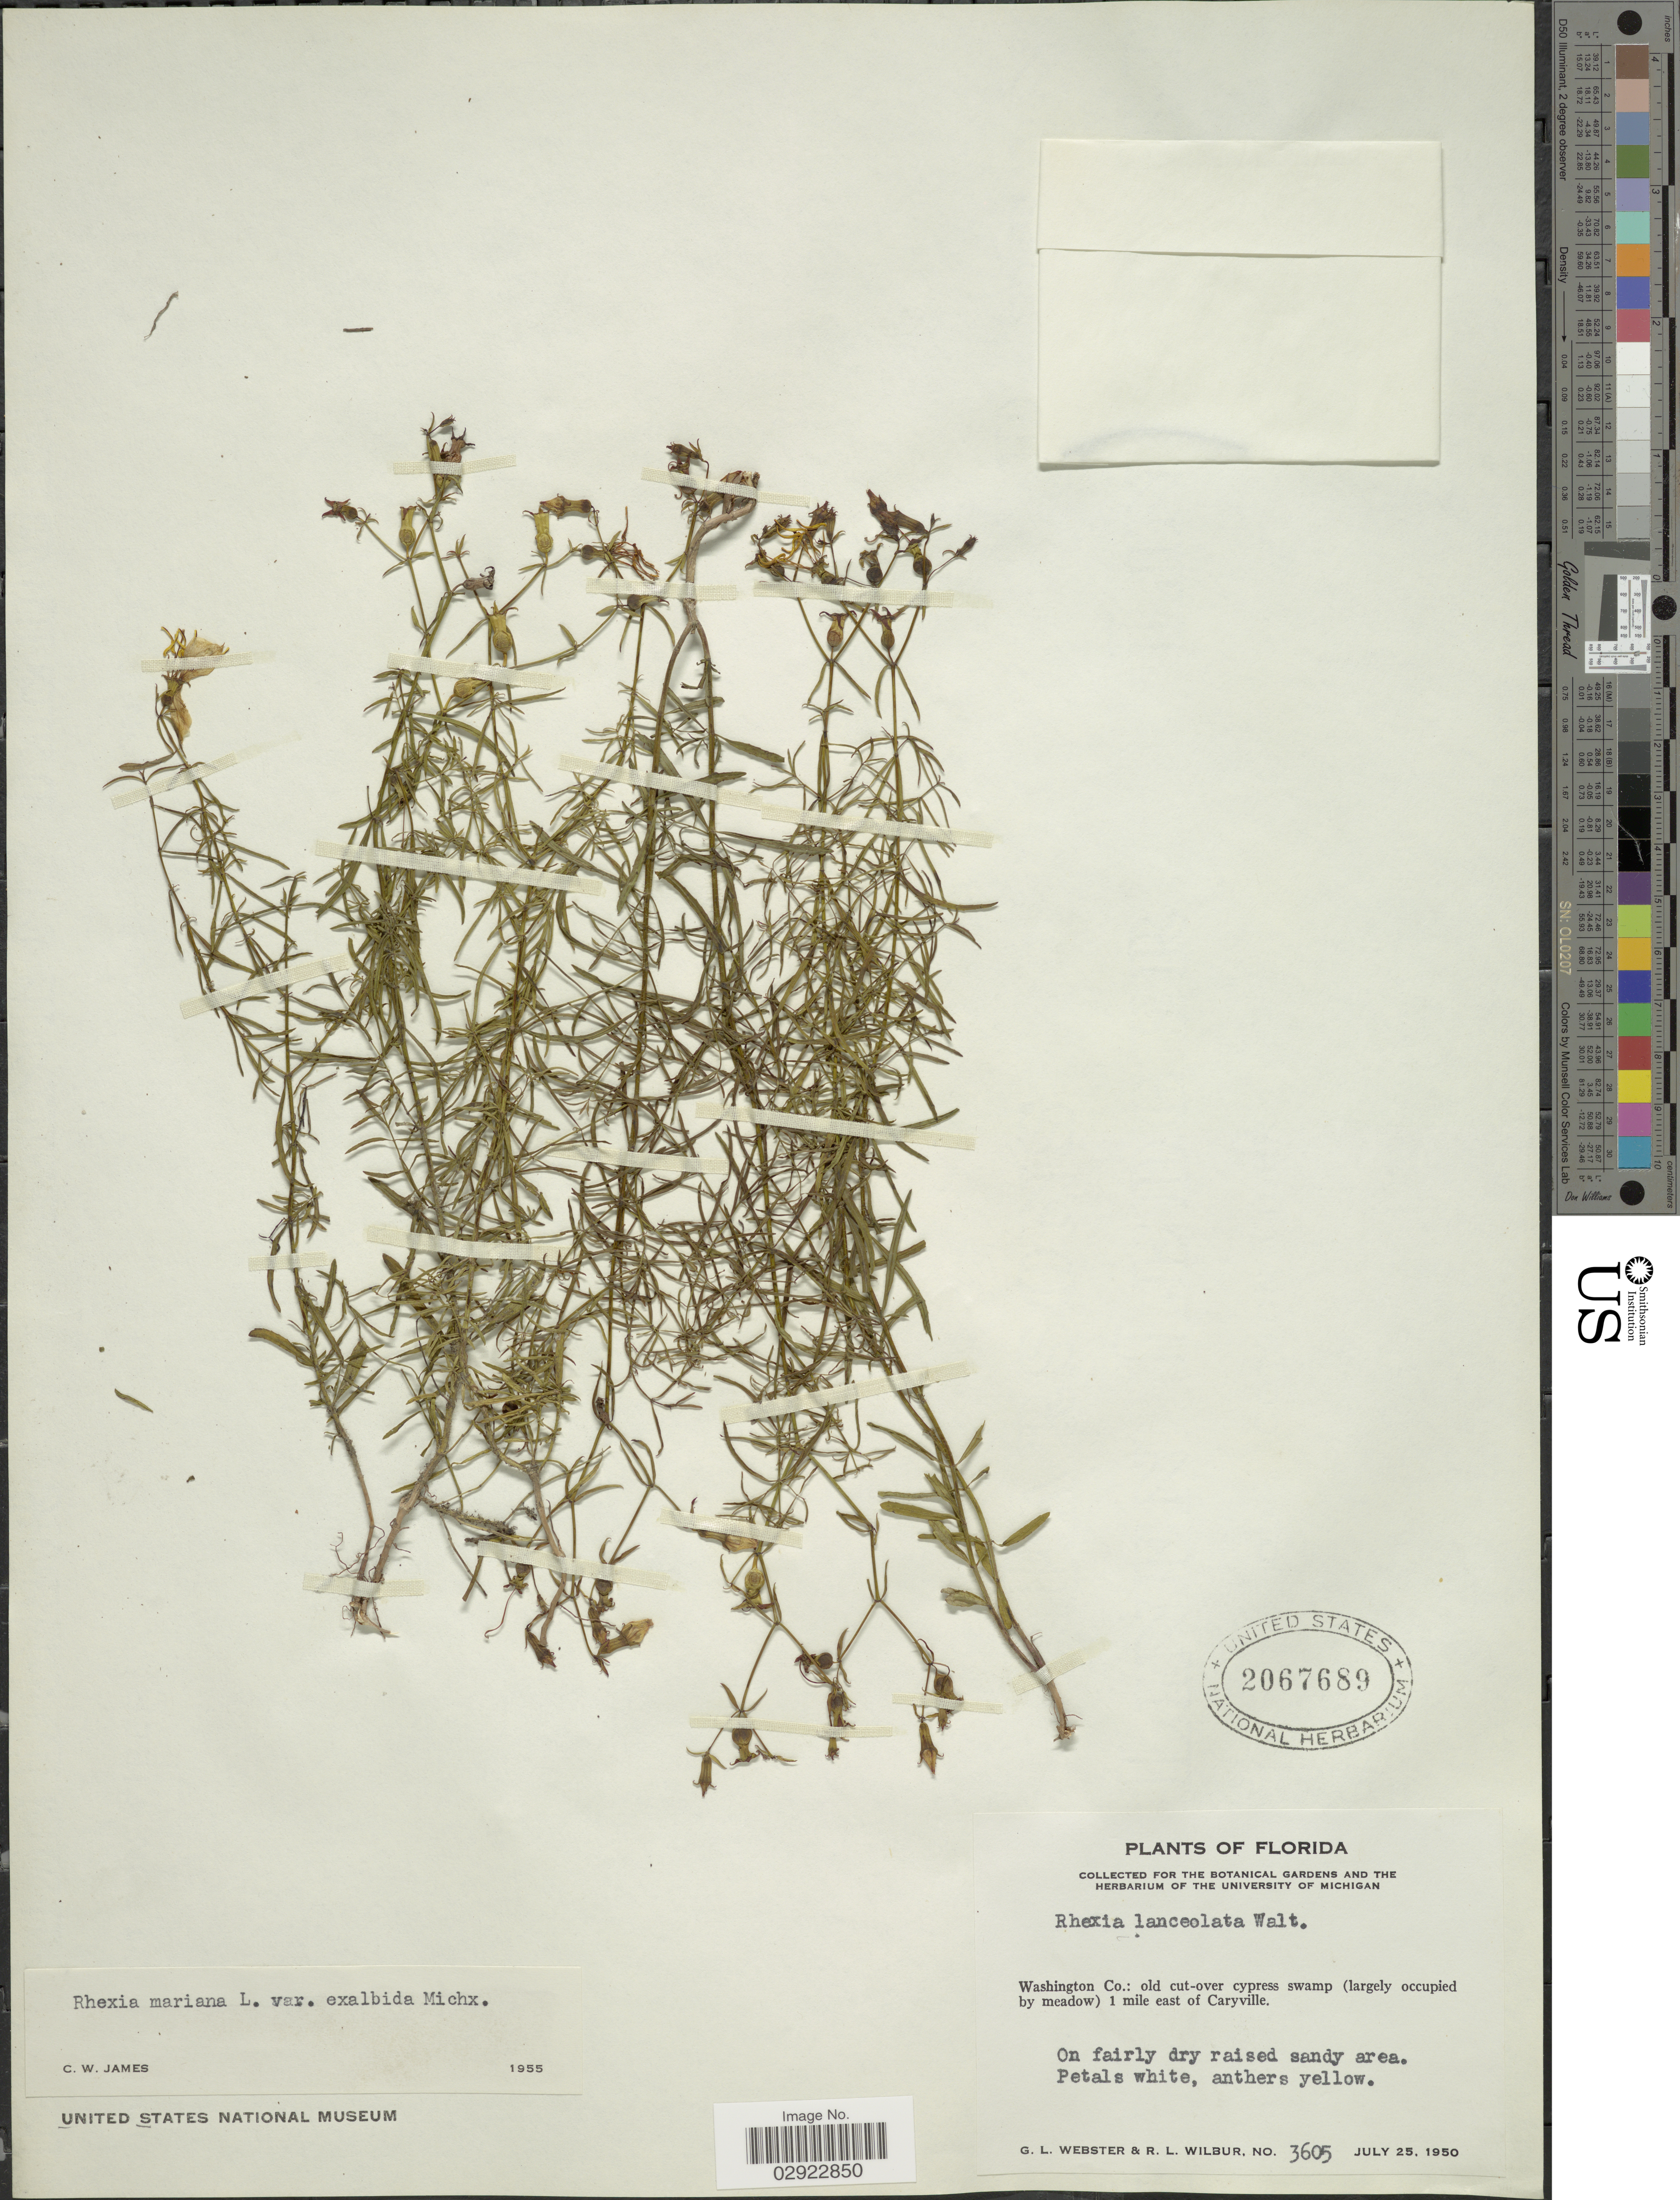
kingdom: Plantae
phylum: Tracheophyta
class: Magnoliopsida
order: Myrtales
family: Melastomataceae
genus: Rhexia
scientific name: Rhexia mariana var. exalbida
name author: Michx.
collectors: G. L. Webster & R. L. Wilbur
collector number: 3605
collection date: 1950-07-25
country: United States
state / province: Florida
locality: Washington Co.: old cut-over cypress swamp (largely occupied by meadow) 1 mile east of Caryville.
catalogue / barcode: US 2067689